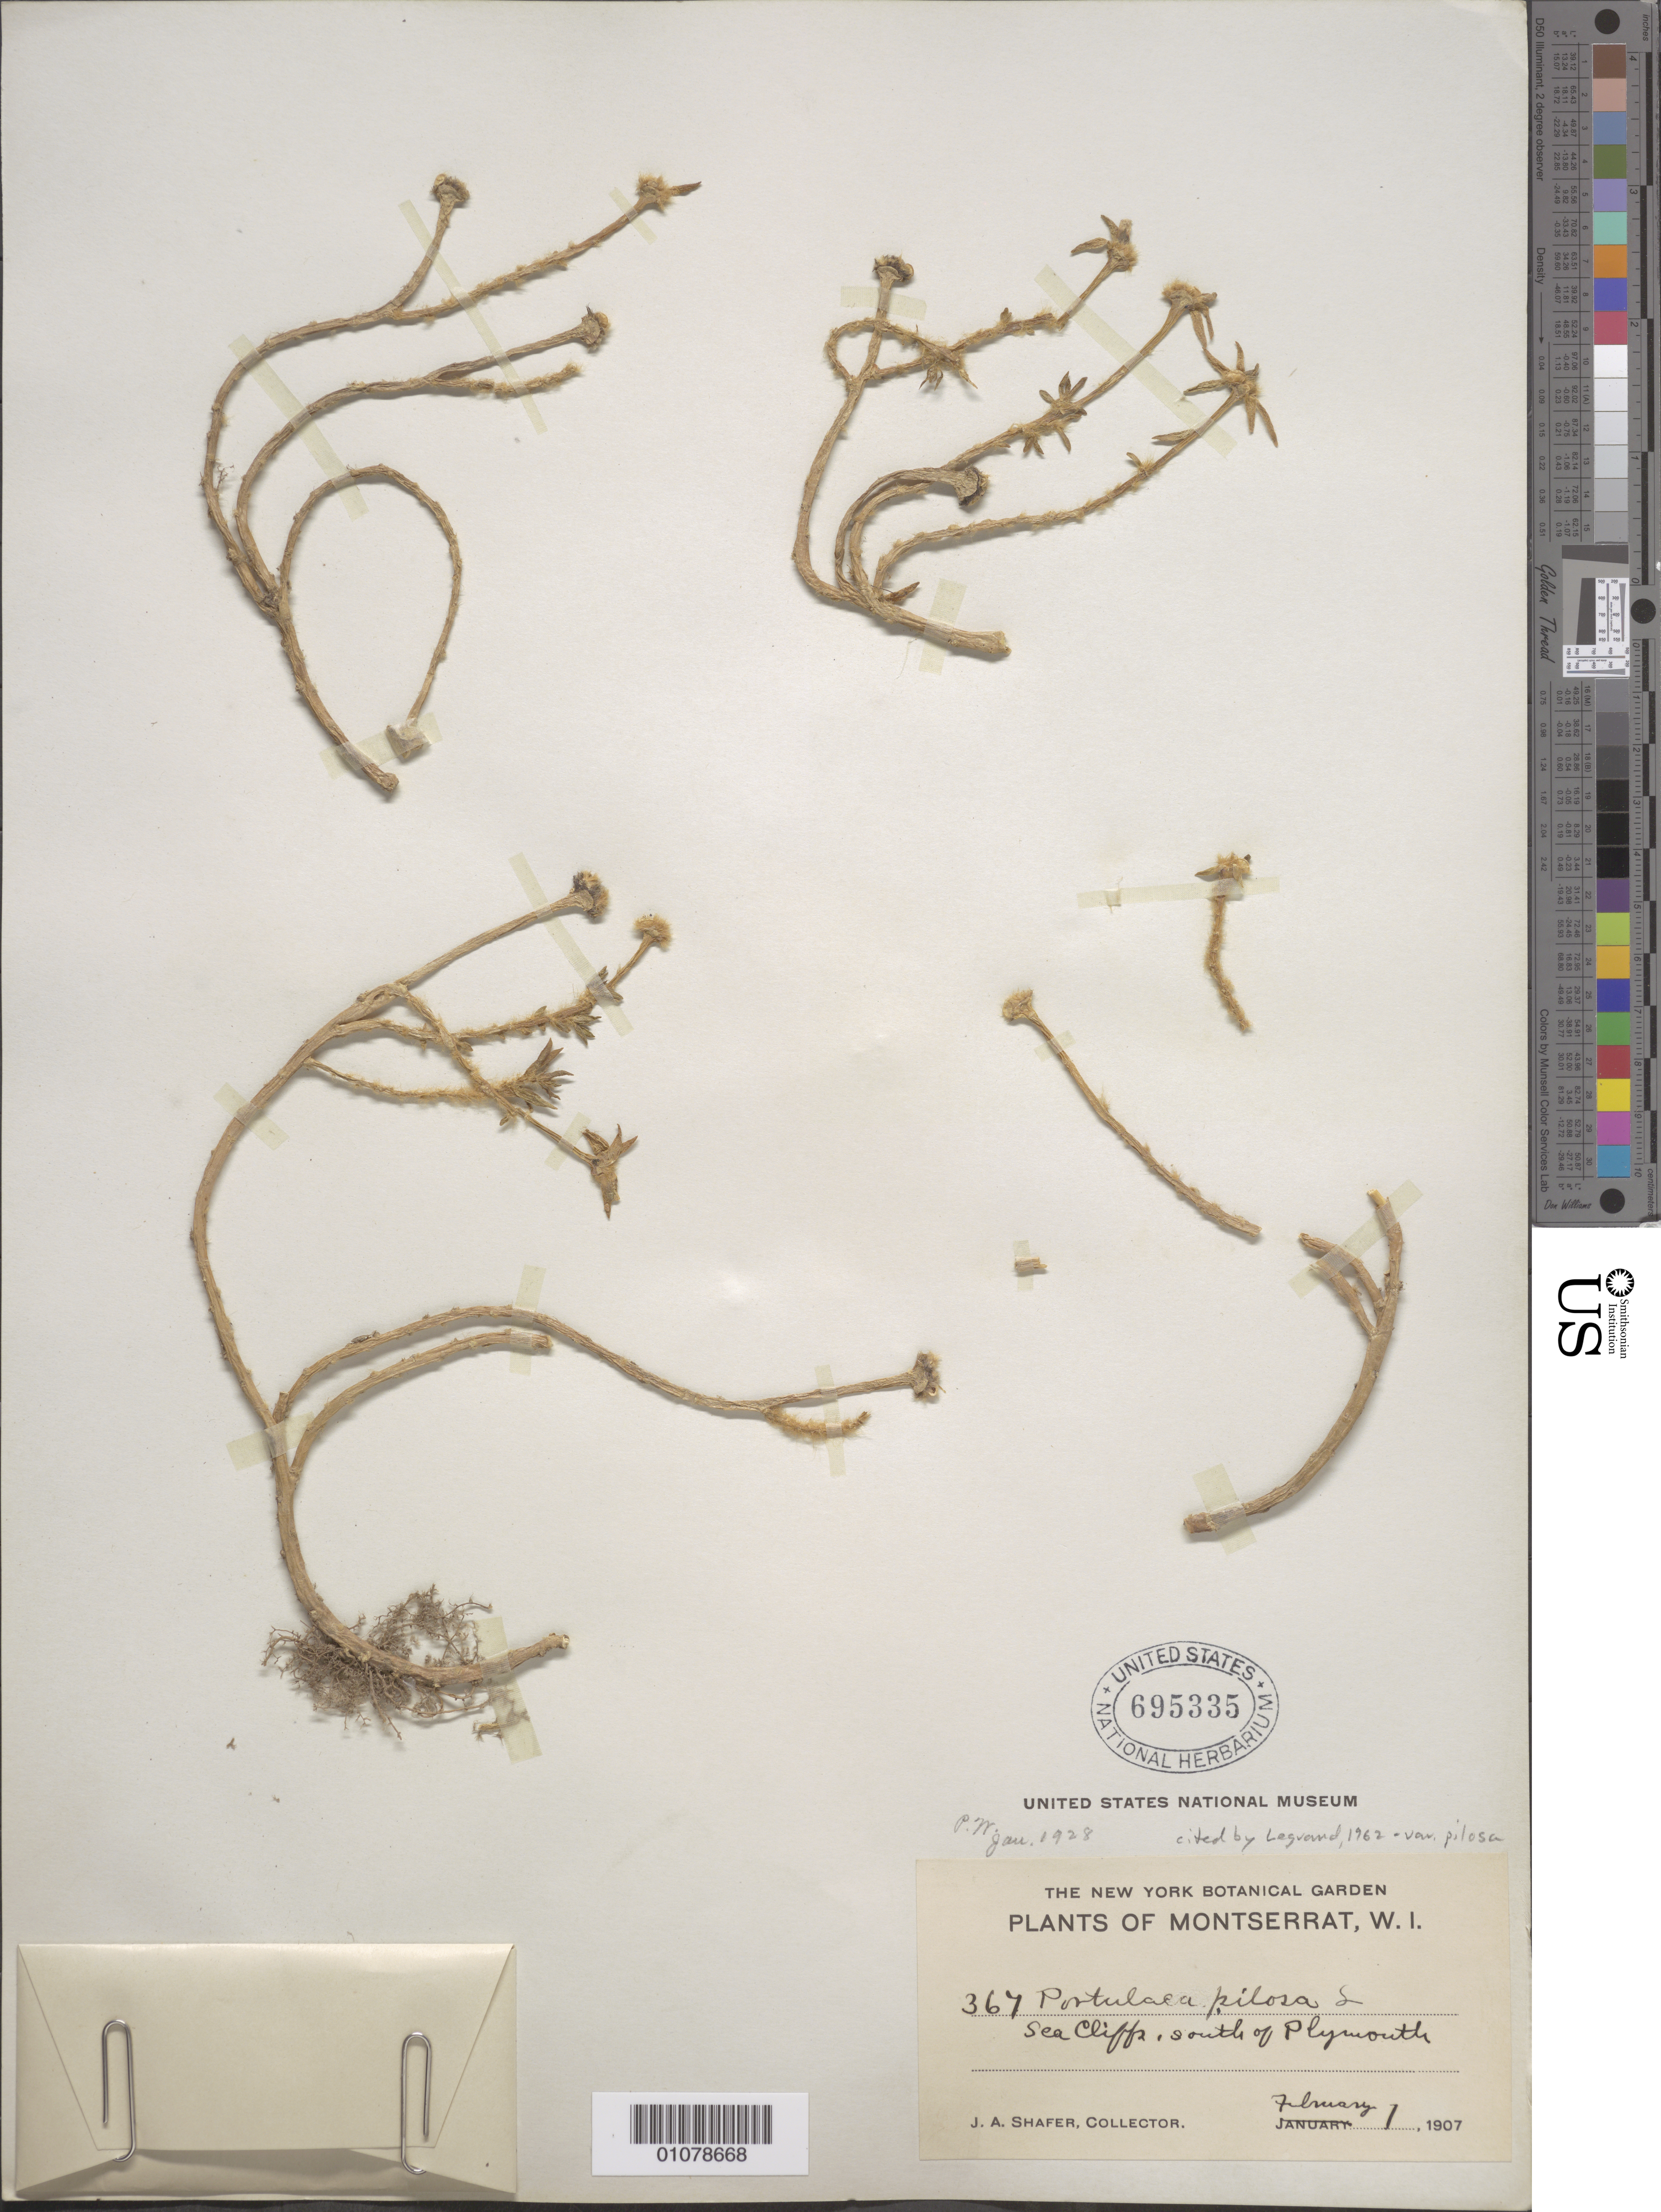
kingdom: Plantae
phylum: Tracheophyta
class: Magnoliopsida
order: Caryophyllales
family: Portulacaceae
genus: Portulaca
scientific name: Portulaca pilosa f. pilosa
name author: L.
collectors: J. A. Shafer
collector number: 367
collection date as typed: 01 Feb 1907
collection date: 1907-02-01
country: Montserrat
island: Montserrat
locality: S of Plymouth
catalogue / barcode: US 695335